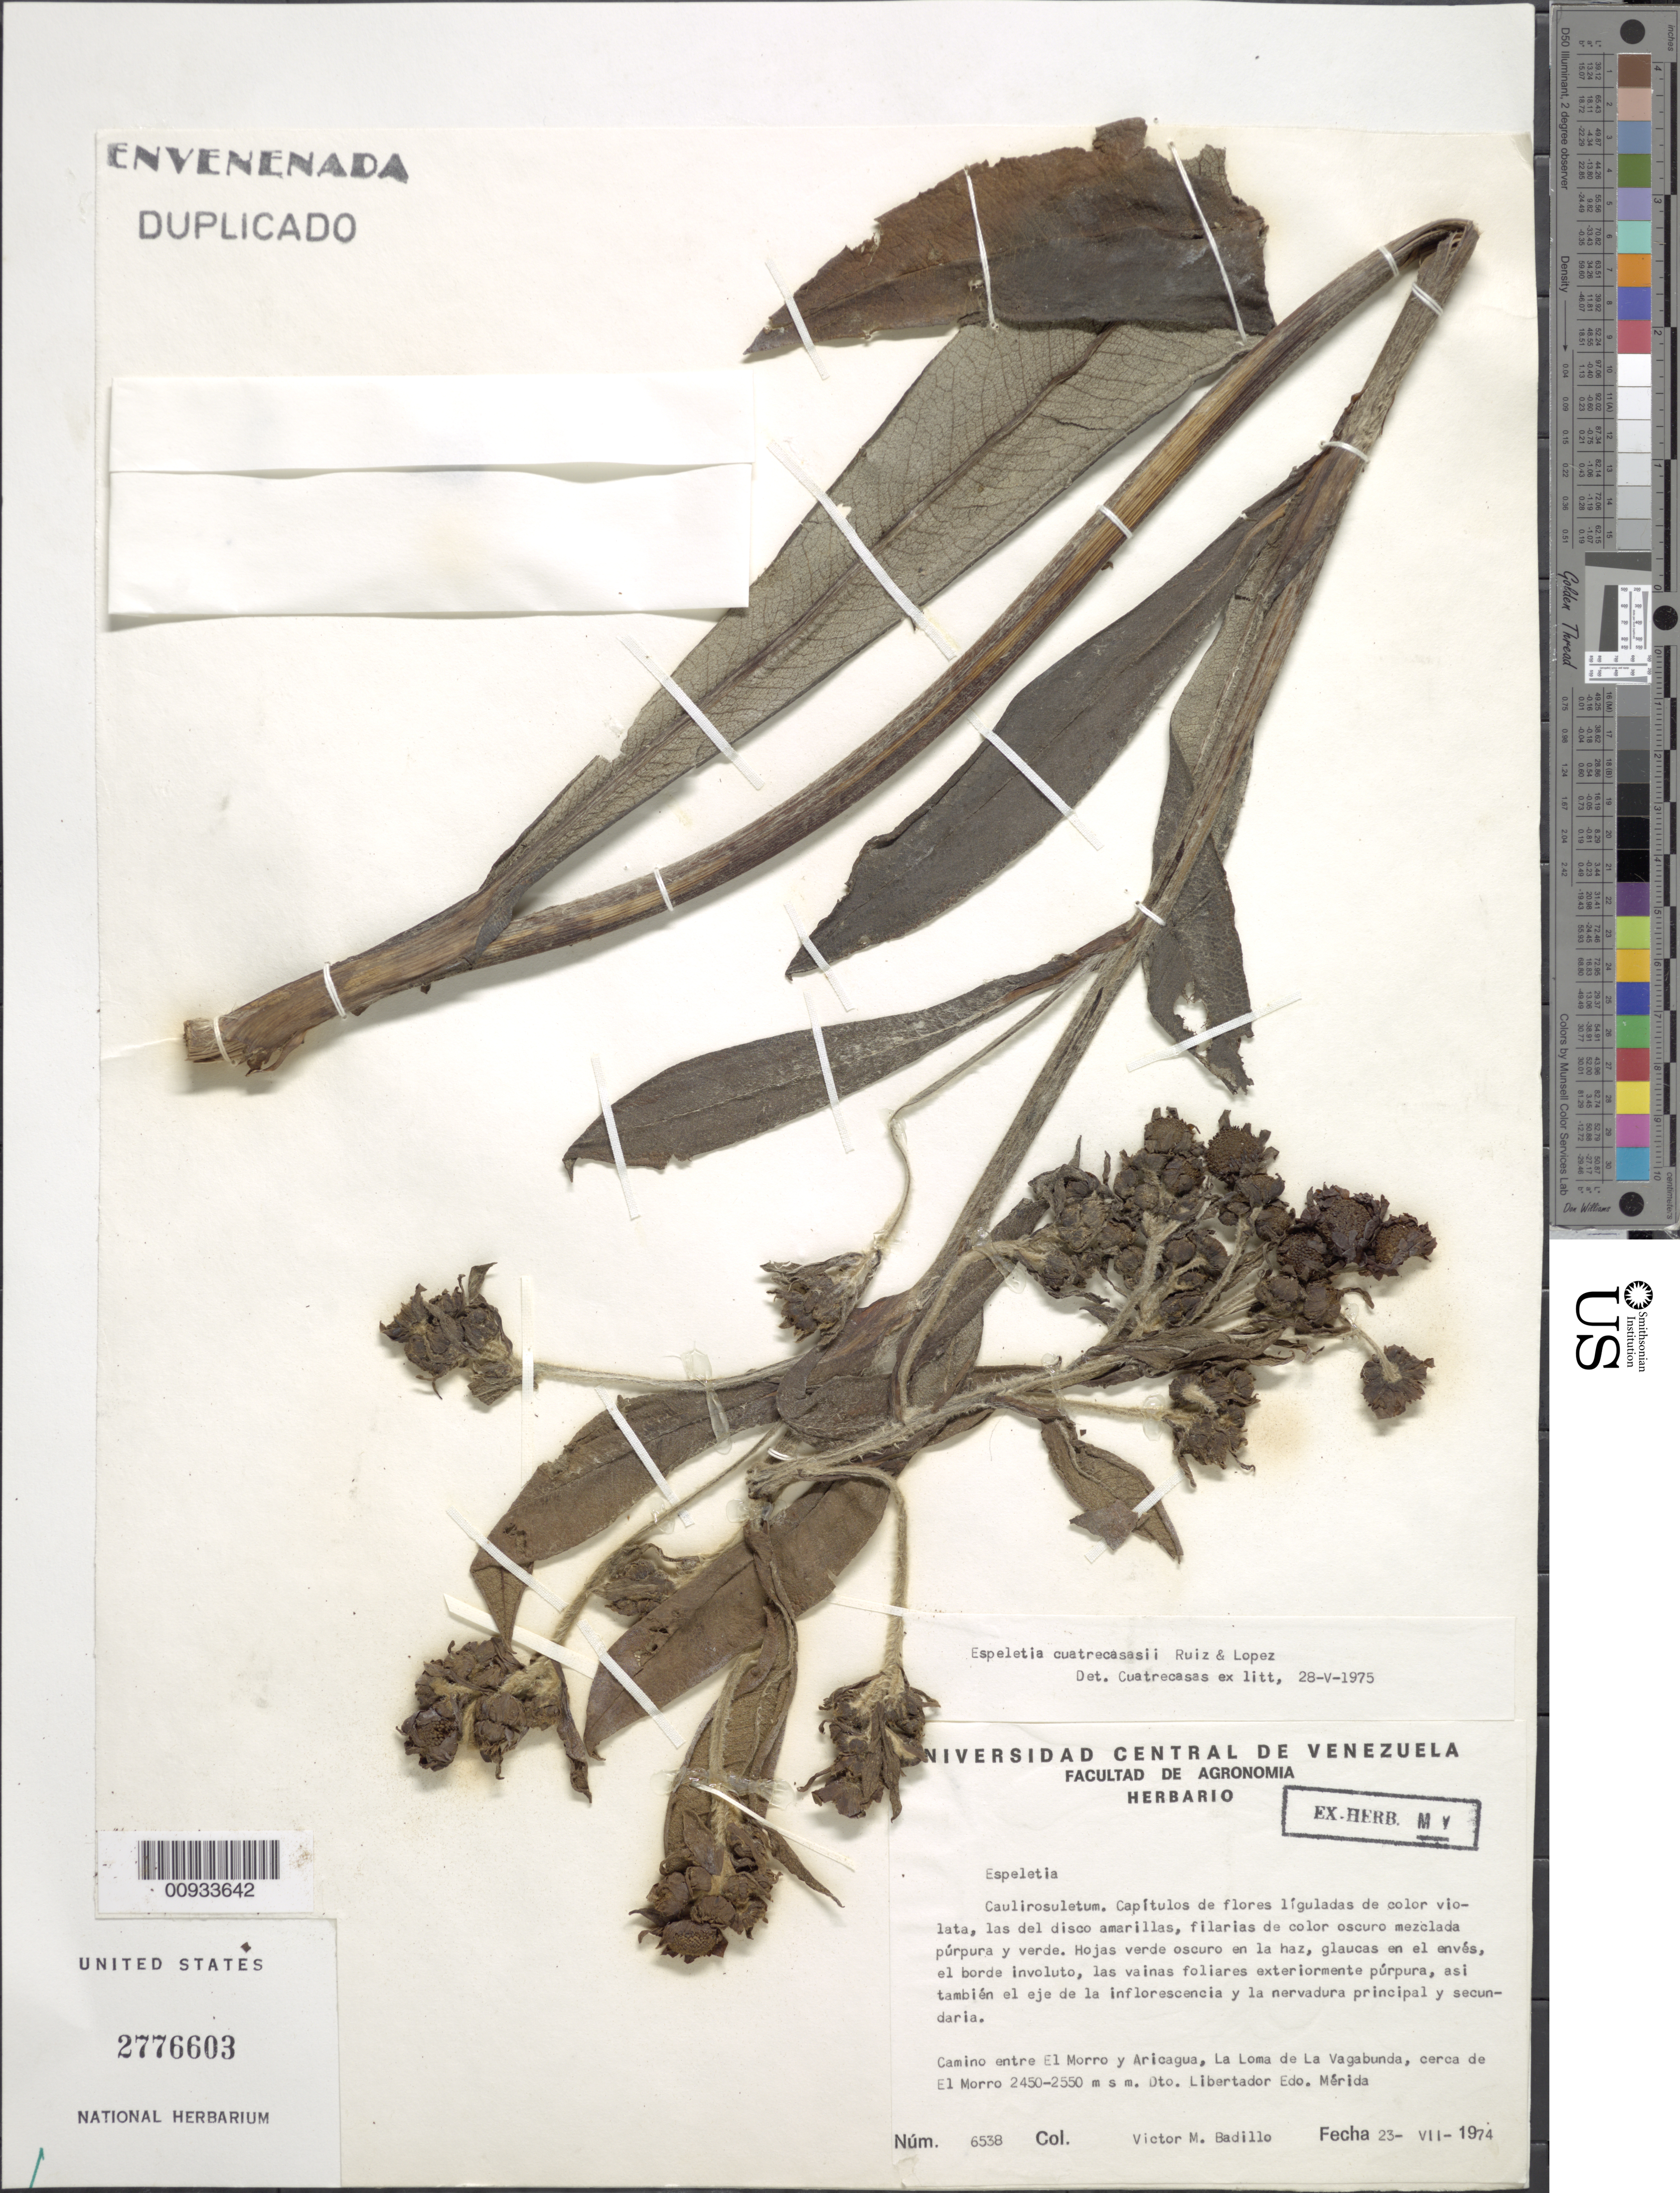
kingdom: Plantae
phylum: Tracheophyta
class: Magnoliopsida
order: Asterales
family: Asteraceae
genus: Ruilopezia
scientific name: Ruilopezia cuatracasasii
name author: (Ruiz & Lopez) Cuatrec.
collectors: V. Badillo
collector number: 6538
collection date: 1974-07-23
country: Venezuela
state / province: Mérida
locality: Camino entre El Morro y Aricagua, La Loma de La Vagabunda cerca de El Morro, Dto. Libertador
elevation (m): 2450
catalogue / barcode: US 2776603